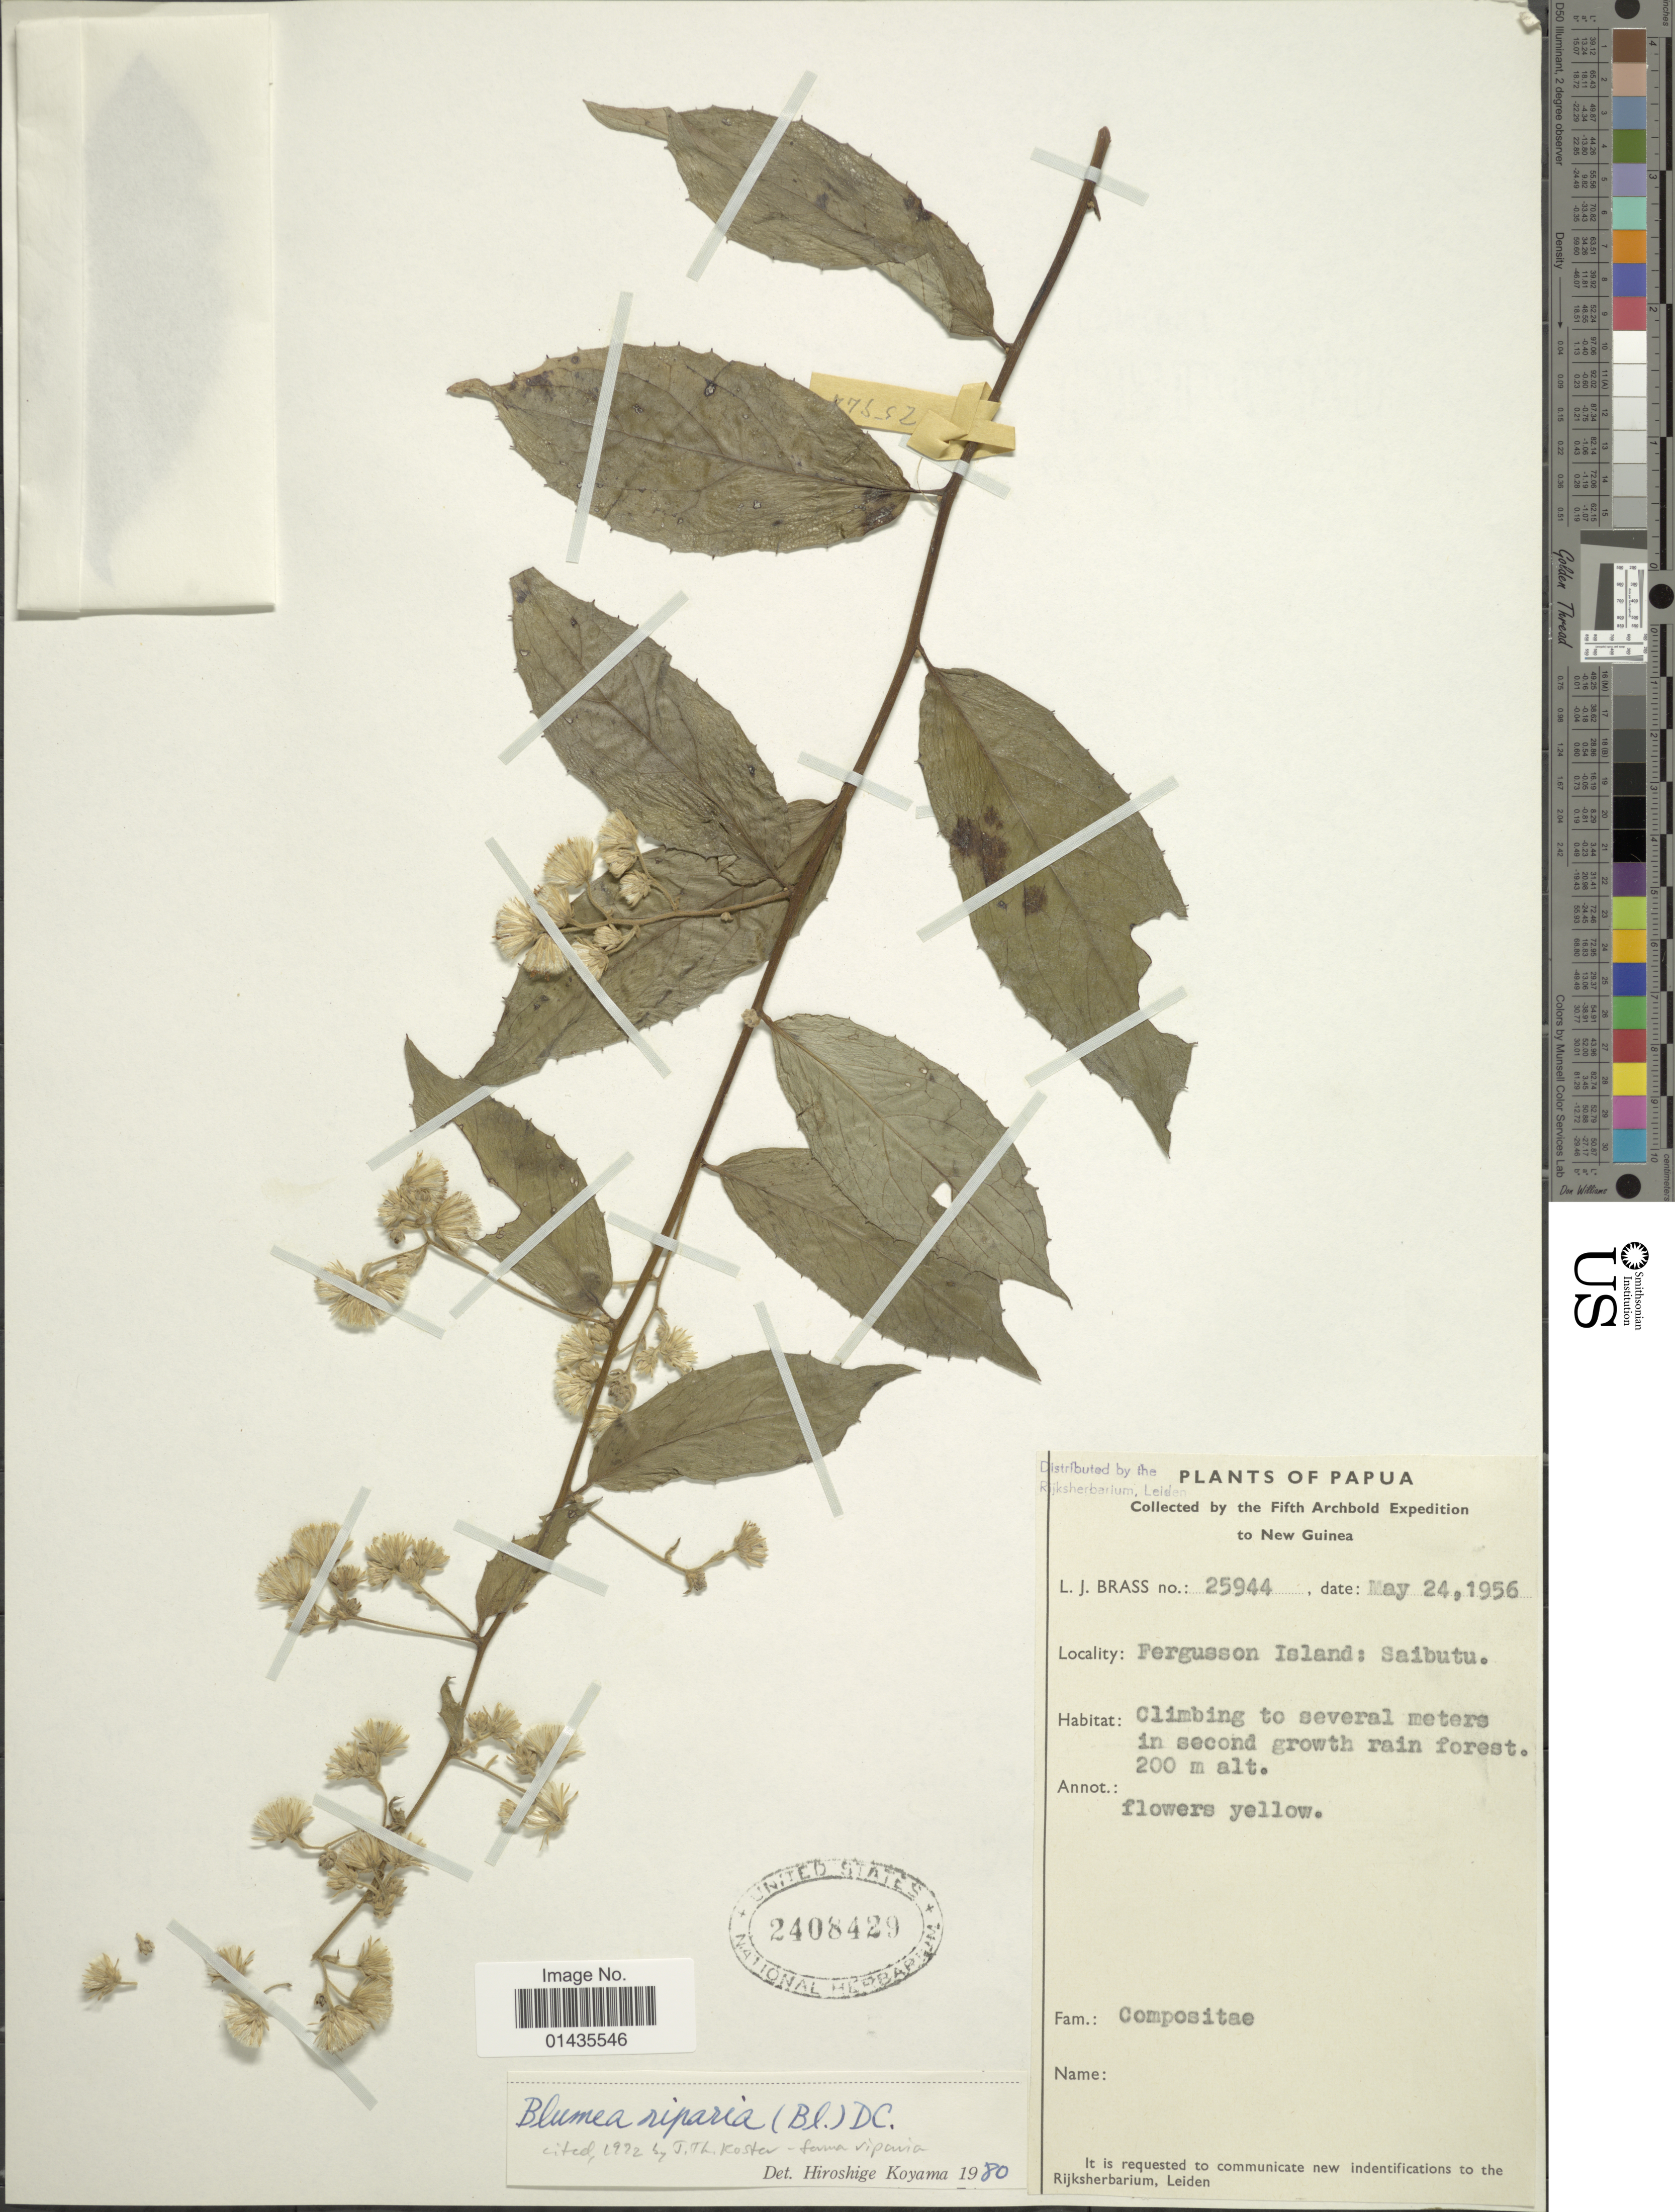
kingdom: Plantae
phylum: Tracheophyta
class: Magnoliopsida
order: Asterales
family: Asteraceae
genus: Blumea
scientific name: Blumea riparia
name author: (Blume) DC.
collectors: L. J. Brass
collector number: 25944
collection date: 1956-05-24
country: Papua New Guinea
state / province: Milne Bay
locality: Papua, New Guinea, Fergusson Island, Saibutu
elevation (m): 200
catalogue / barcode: US 2408429